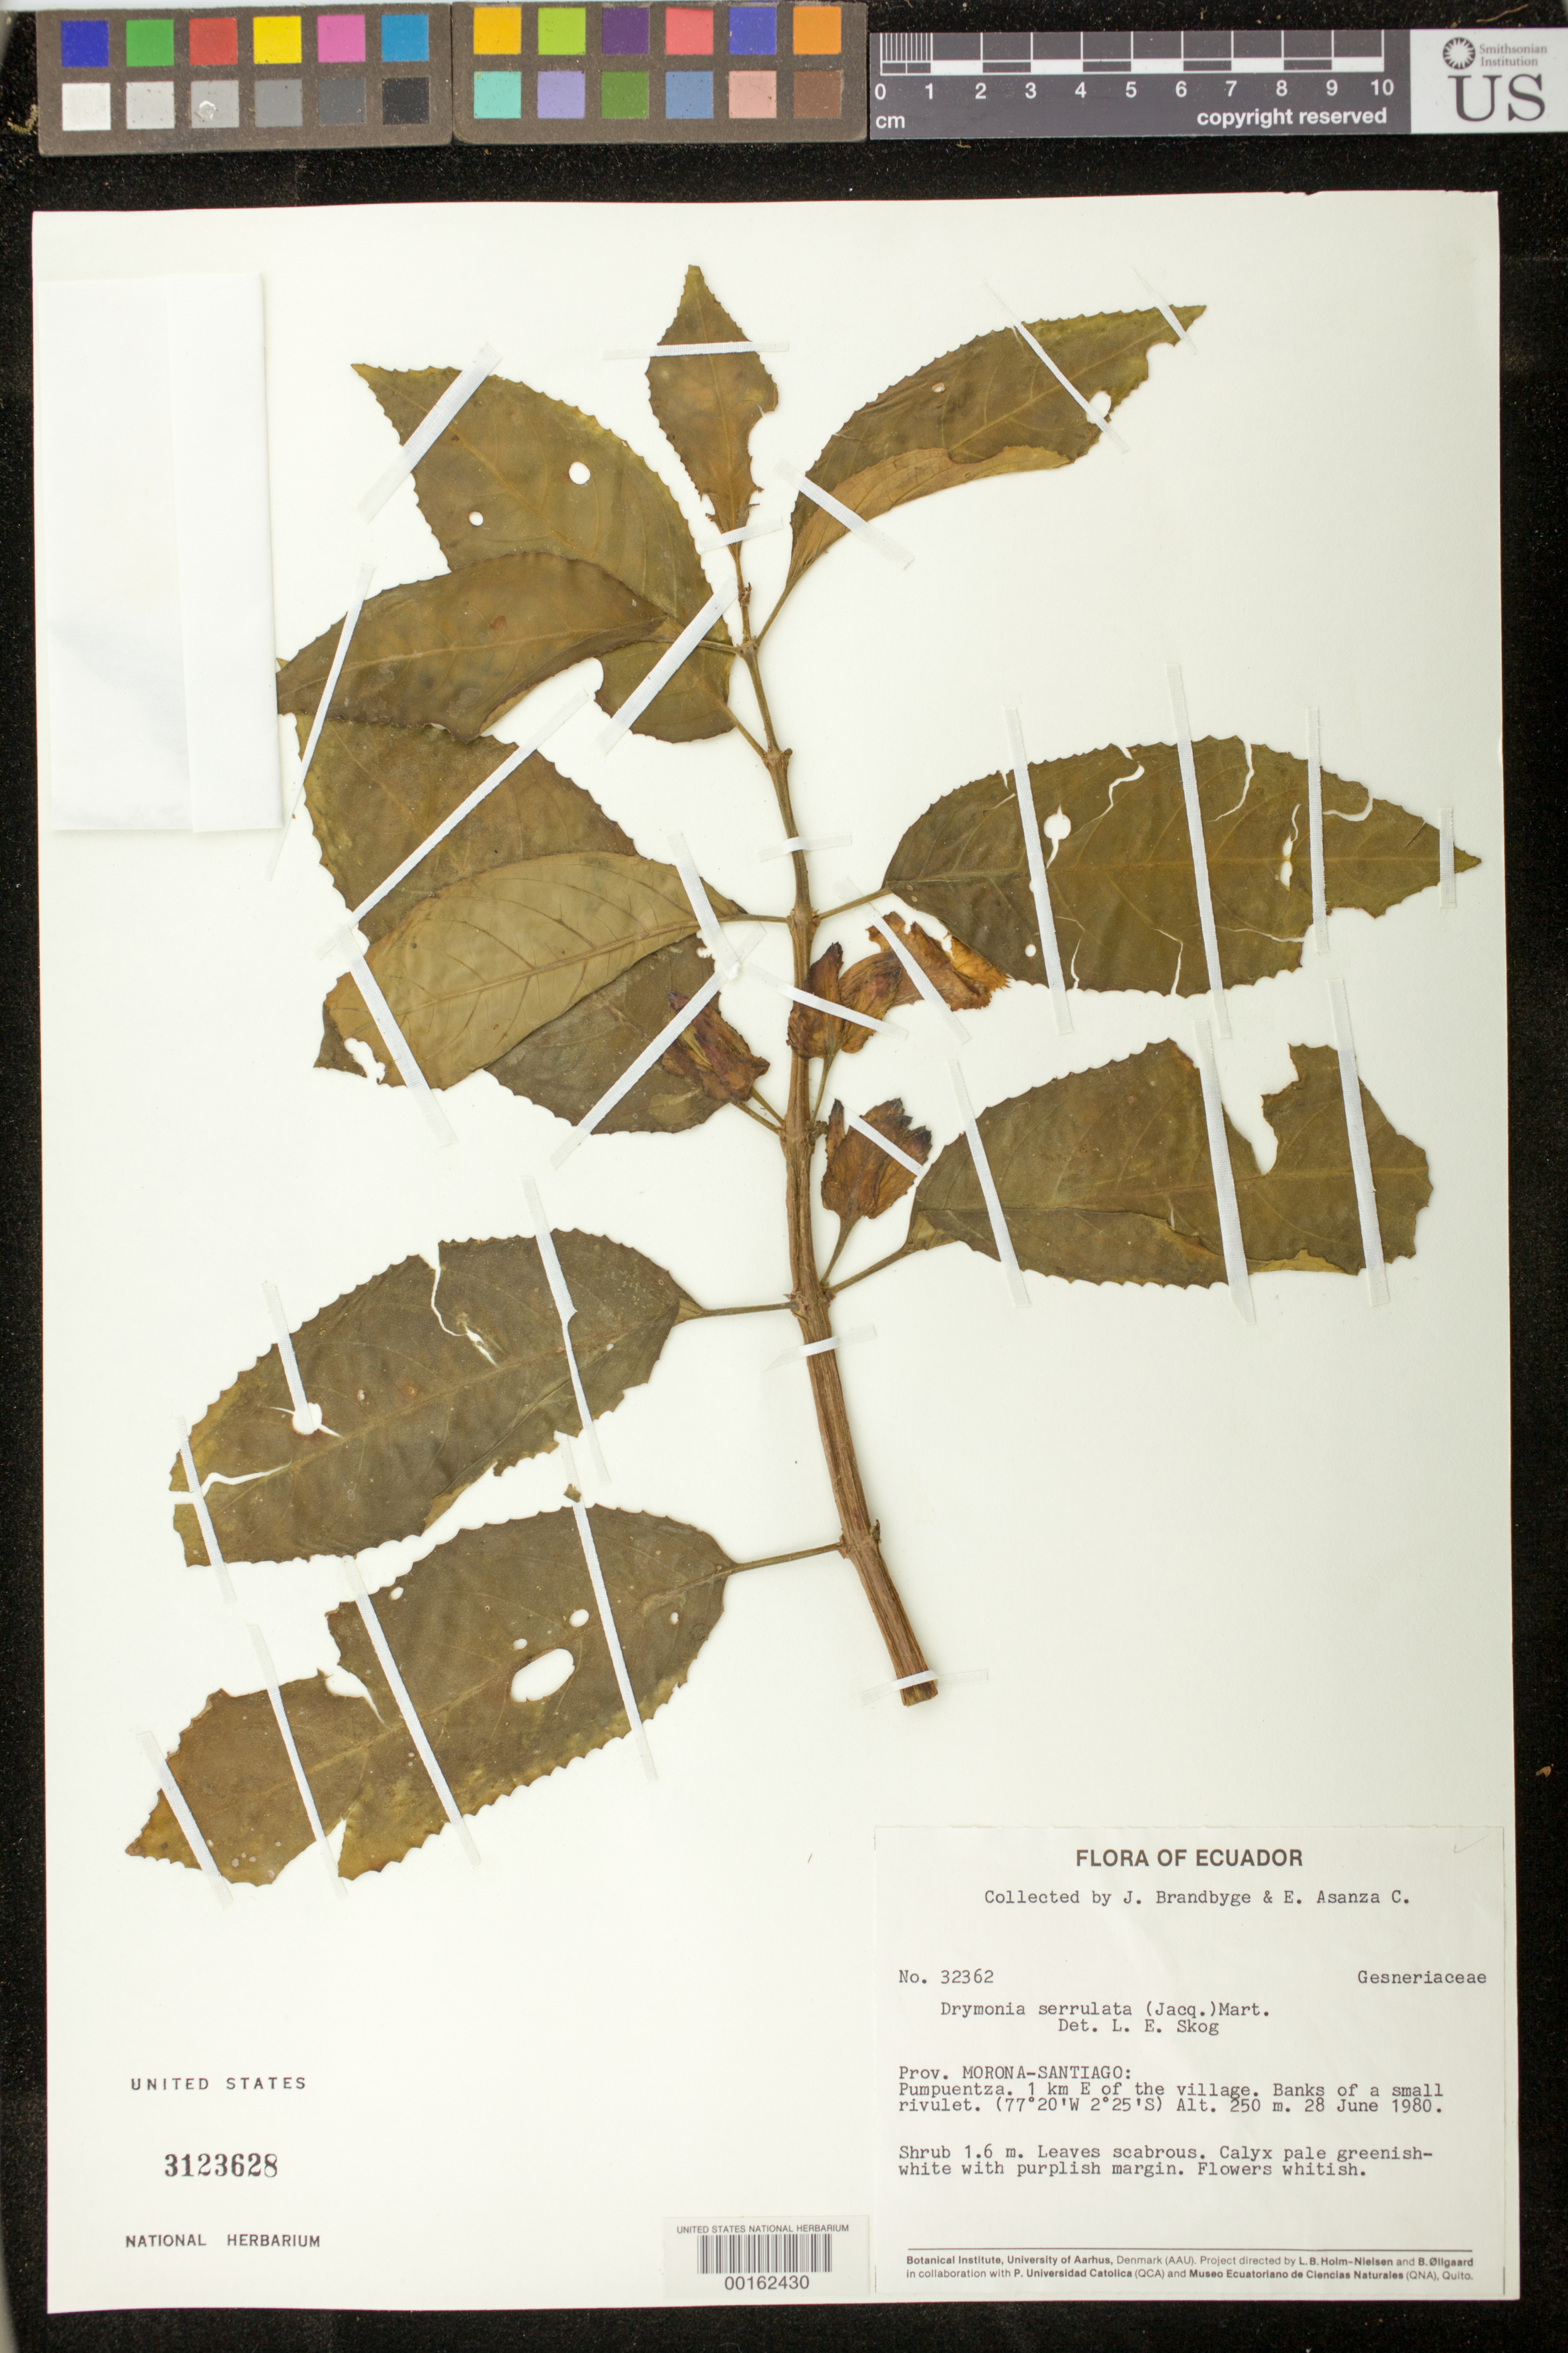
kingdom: Plantae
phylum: Tracheophyta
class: Magnoliopsida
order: Lamiales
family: Gesneriaceae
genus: Drymonia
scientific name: Drymonia serrulata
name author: (Jacq.) Mart.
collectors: J. Brandbyge & E. Asanza C.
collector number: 32362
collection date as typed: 28 Jun 1980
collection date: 1980-06-28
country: Ecuador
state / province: Morona-Santiago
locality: Pumpuentza, 1 km E of the village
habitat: Banks of a small rivulet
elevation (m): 250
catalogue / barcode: US 3123628